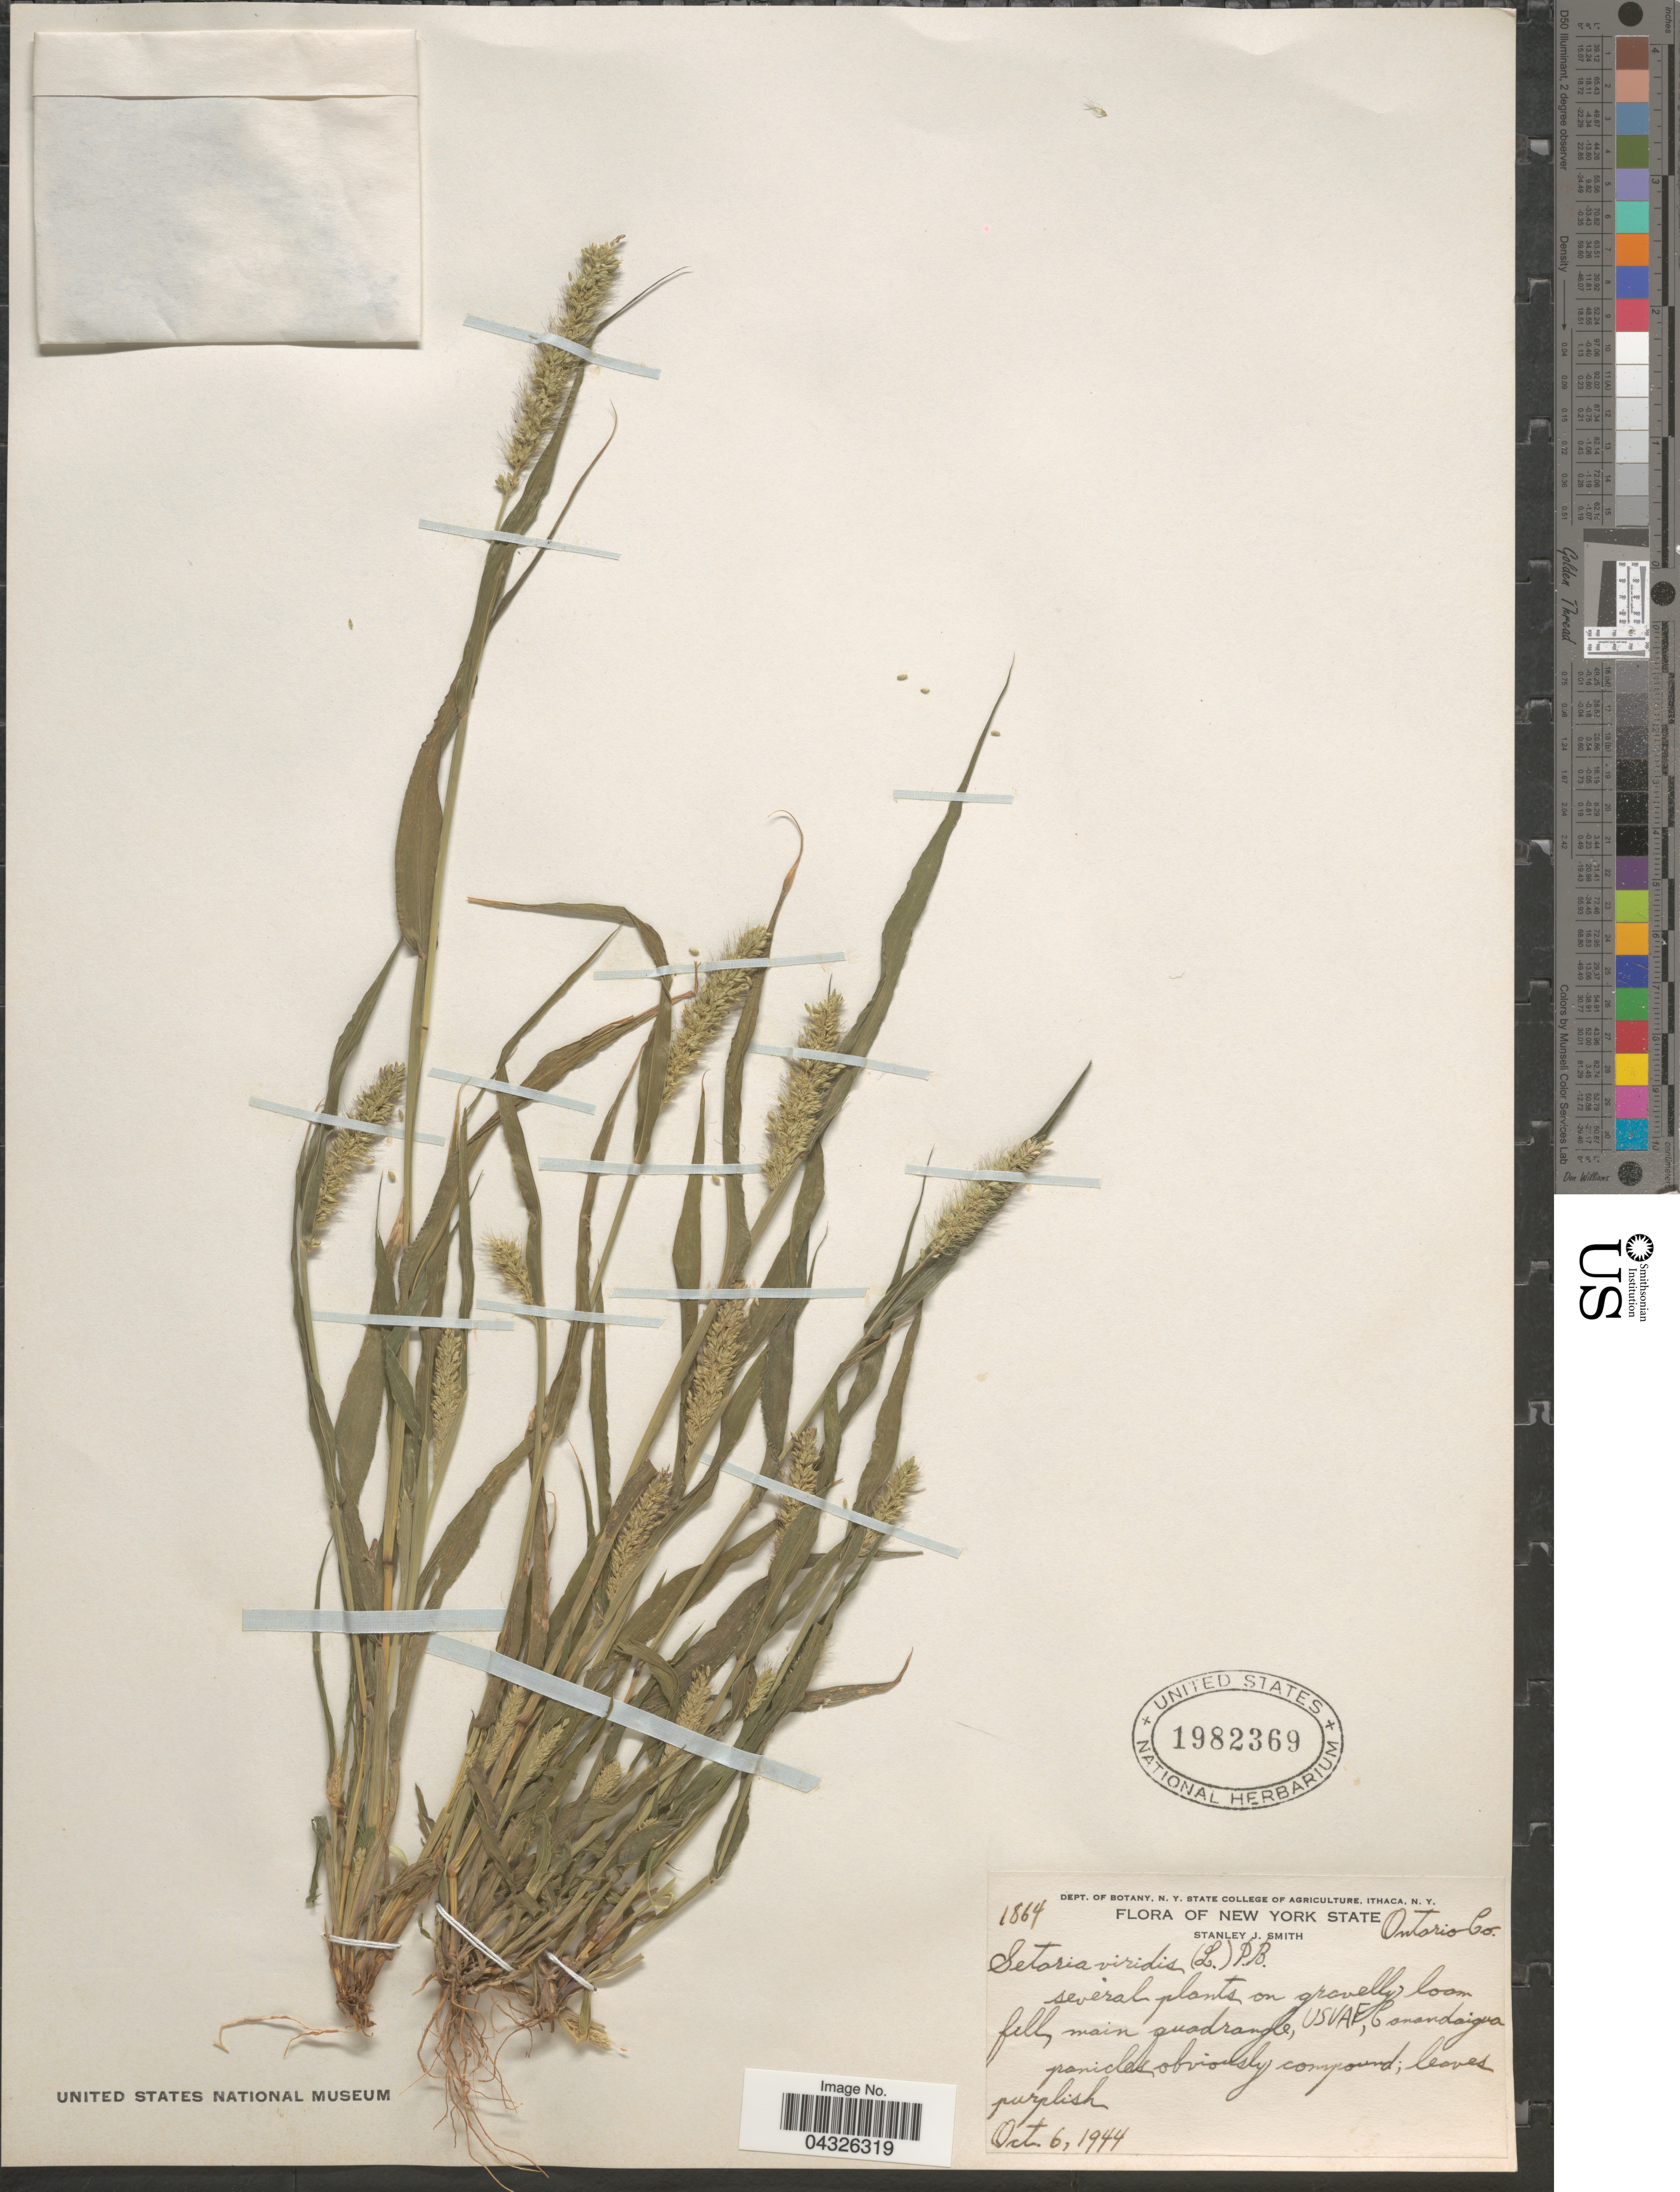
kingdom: Plantae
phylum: Tracheophyta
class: Liliopsida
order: Poales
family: Poaceae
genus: Setaria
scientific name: Setaria viridis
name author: (L.) P. Beauv.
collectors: S. Smith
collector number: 1864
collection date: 1944-10-06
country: United States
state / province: New York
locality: Ontario Co.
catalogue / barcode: US 1982369